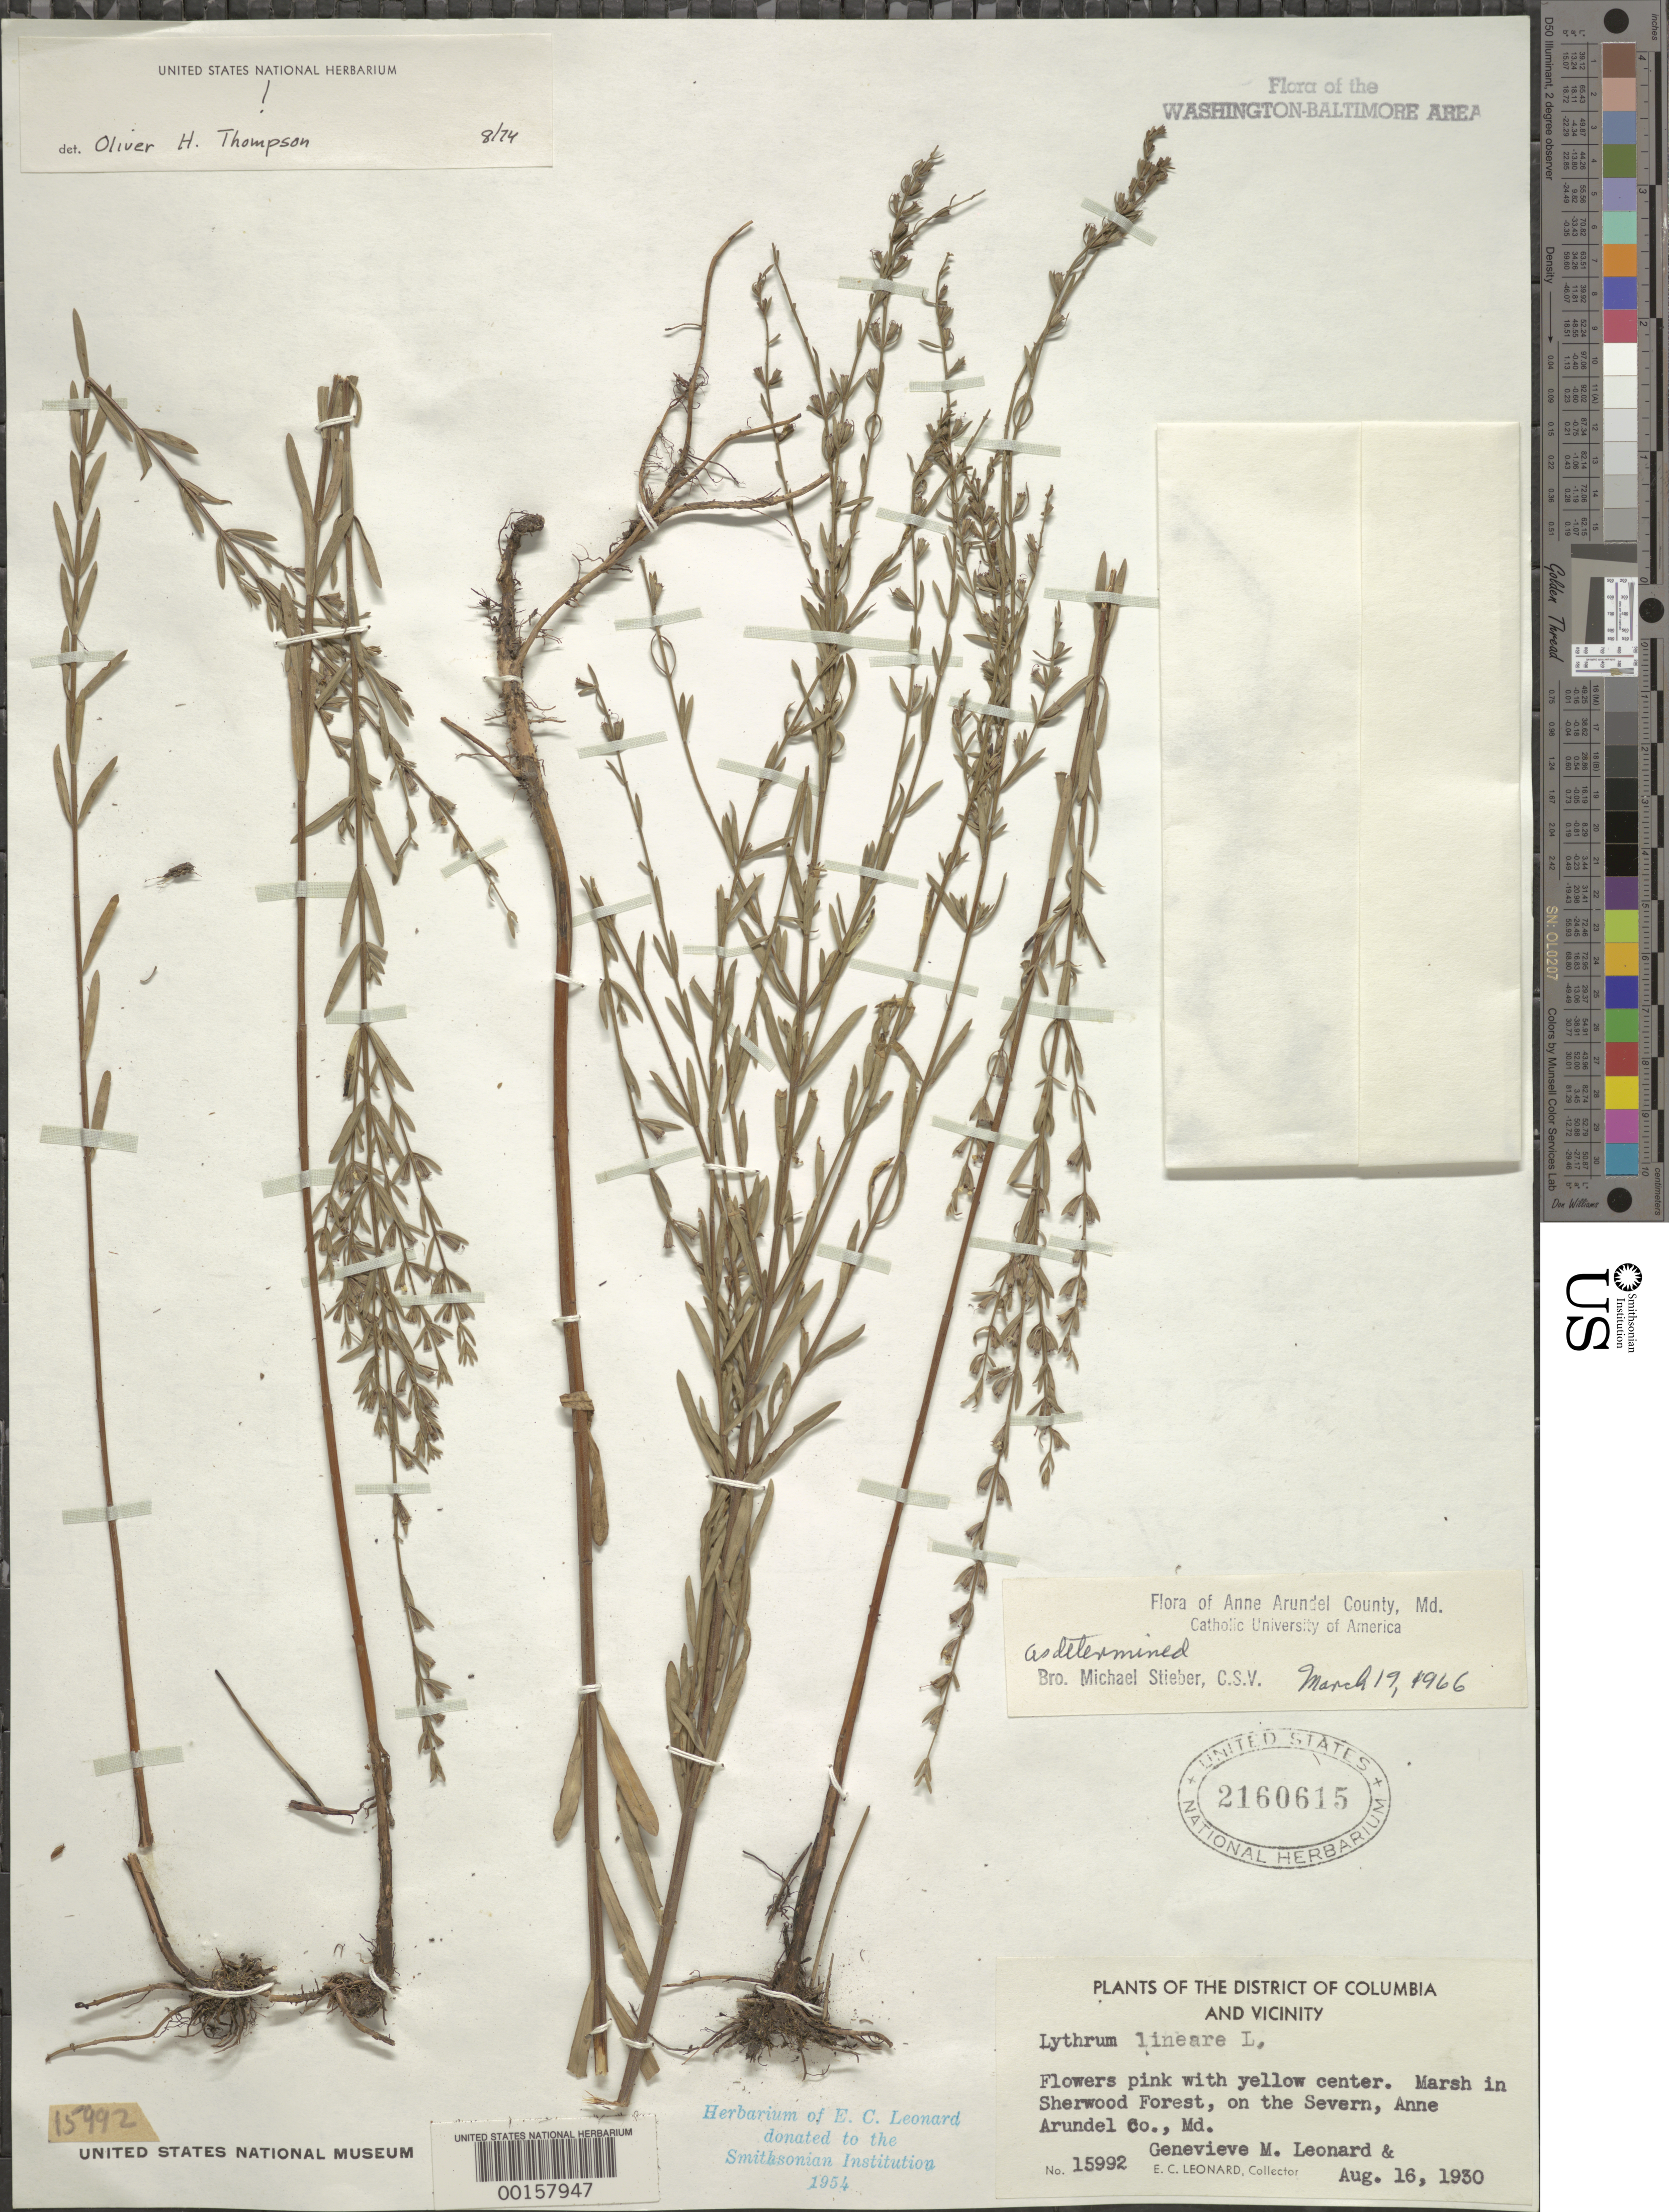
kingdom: Plantae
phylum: Tracheophyta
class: Magnoliopsida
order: Myrtales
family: Lythraceae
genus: Lythrum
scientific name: Lythrum lineare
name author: L.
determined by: Thompson, O. H.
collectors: G. M. Leonard & E. C. Leonard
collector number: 15992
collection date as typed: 16 Aug 1930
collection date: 1930-08-16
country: United States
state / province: Maryland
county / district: Anne Arundel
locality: Sherwood Forest, on the Severn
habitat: Marsh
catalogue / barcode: US 2160615